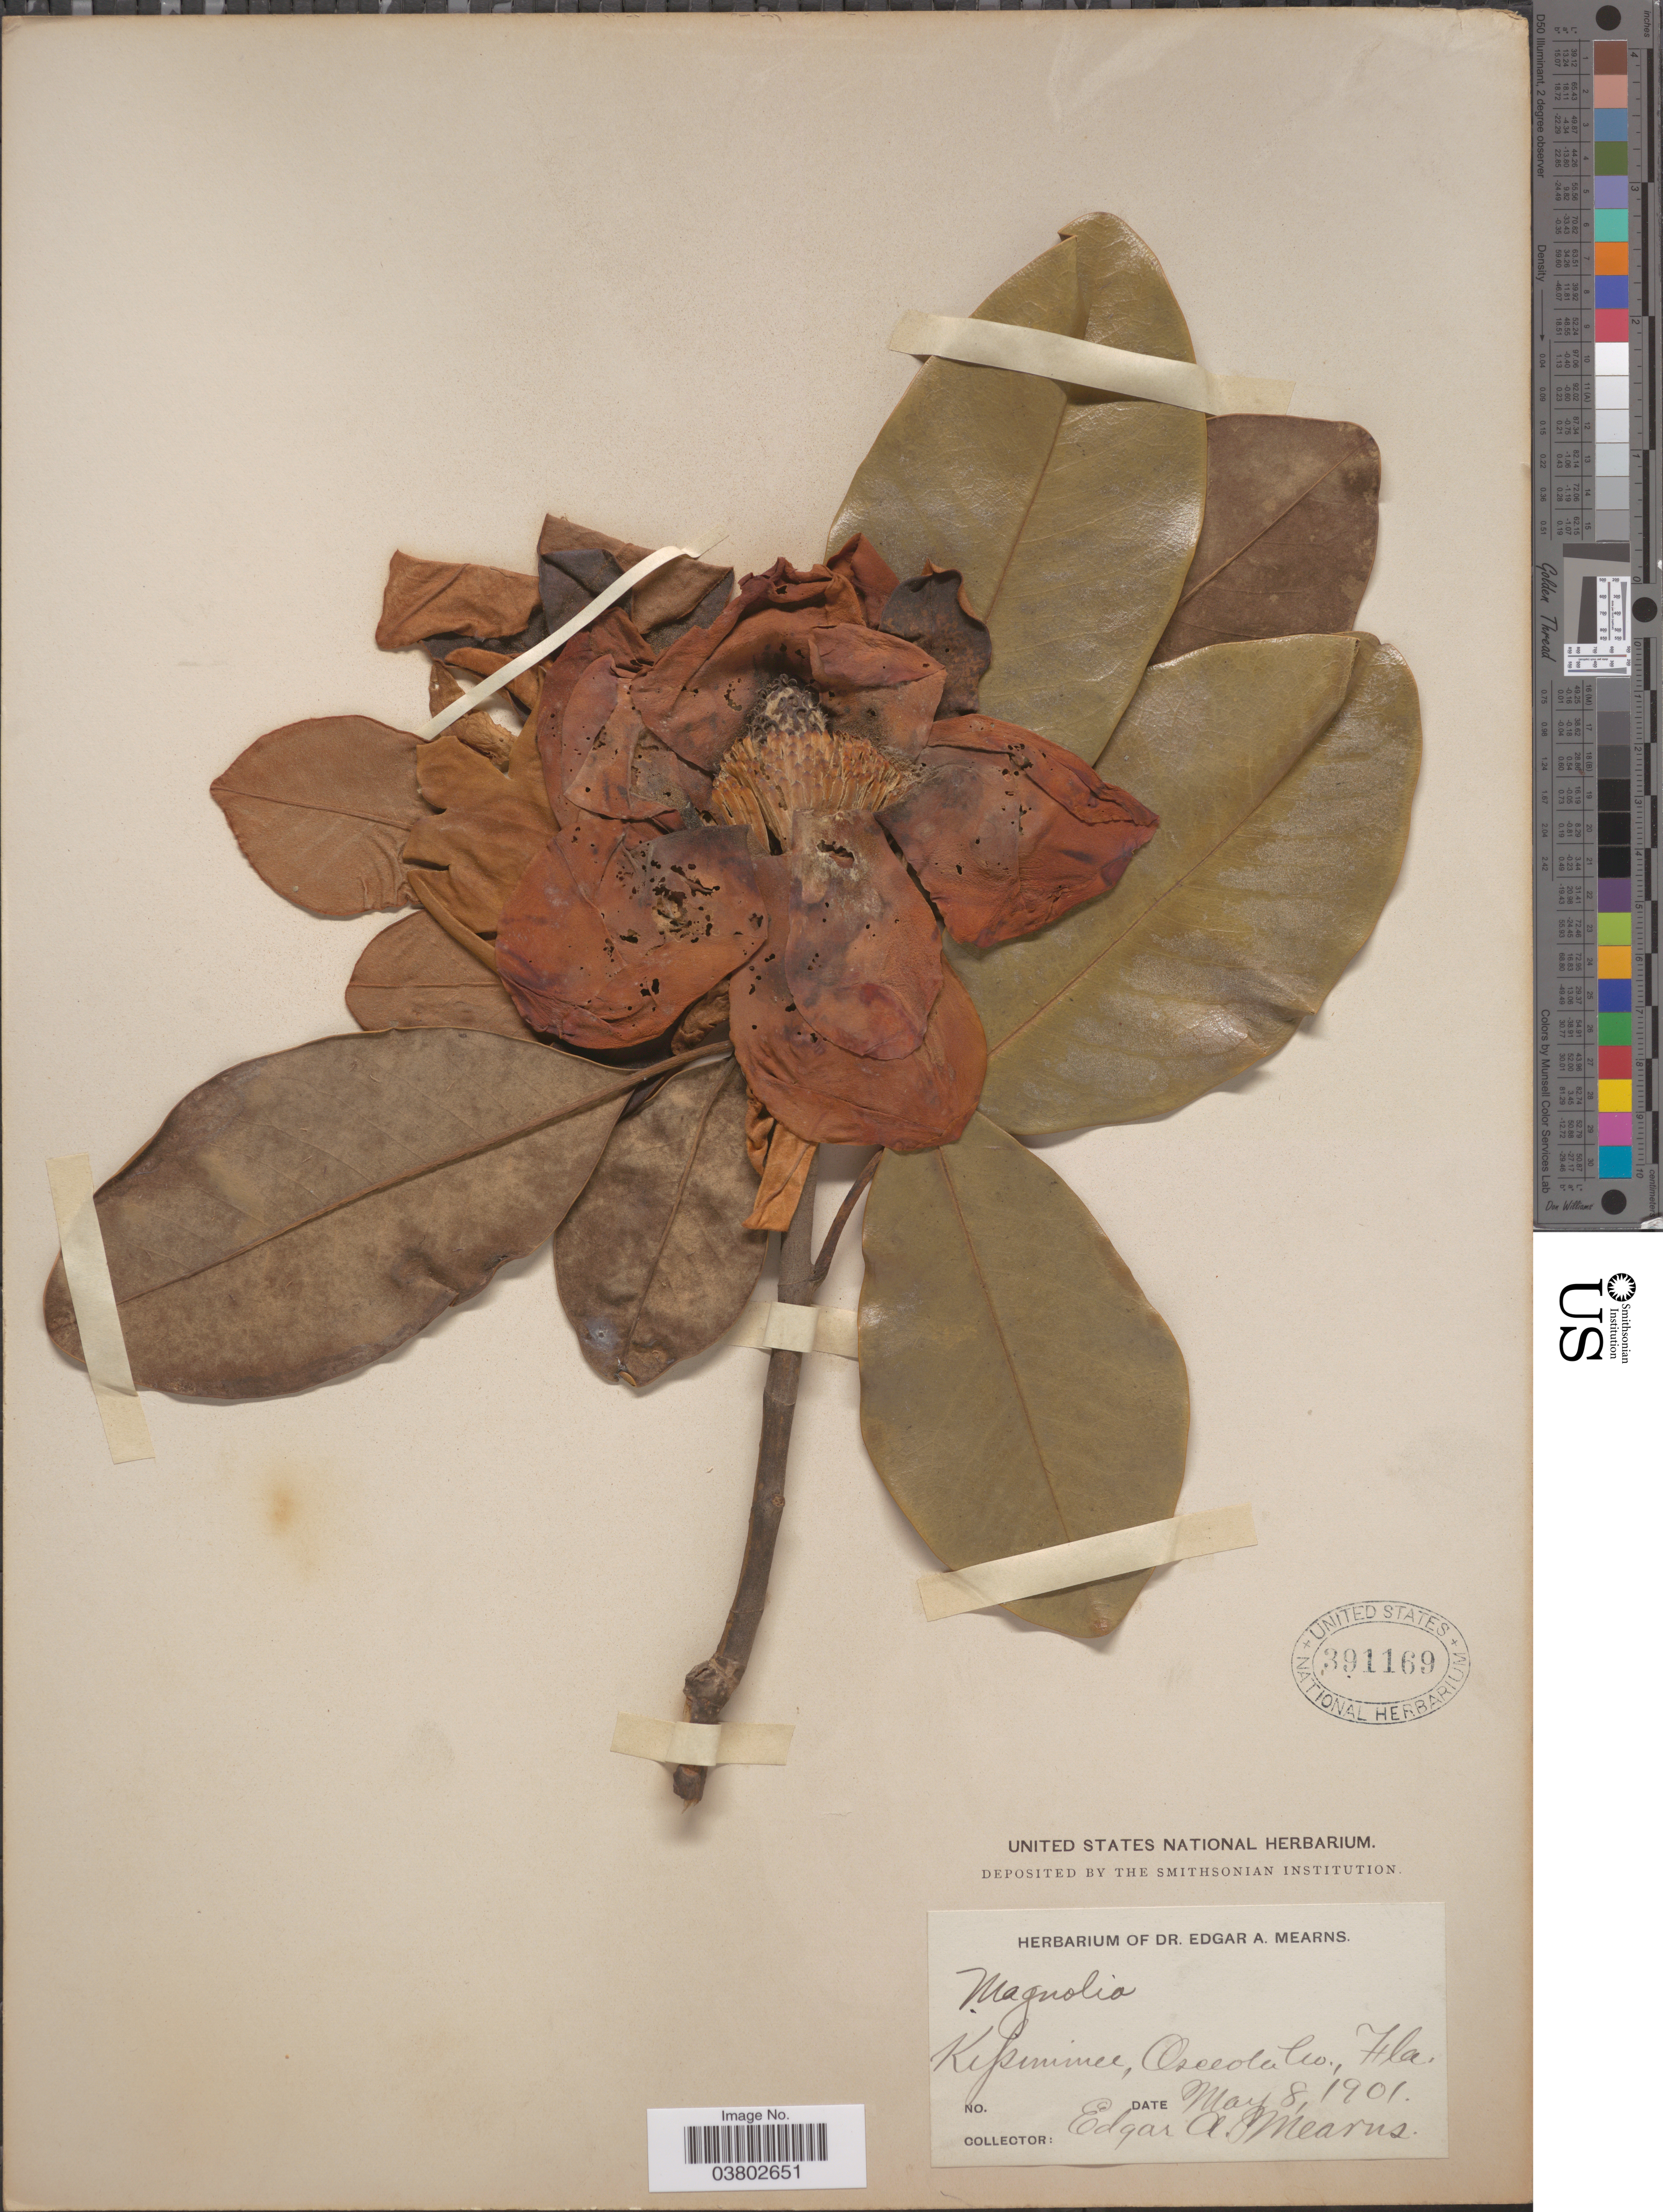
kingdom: Plantae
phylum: Tracheophyta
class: Magnoliopsida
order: Magnoliales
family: Magnoliaceae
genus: Magnolia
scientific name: Magnolia grandiflora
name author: L.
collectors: E. A. Mearns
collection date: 1901-05-08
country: United States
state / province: Florida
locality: Kissimmee, Osceola Co.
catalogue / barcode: US 391169